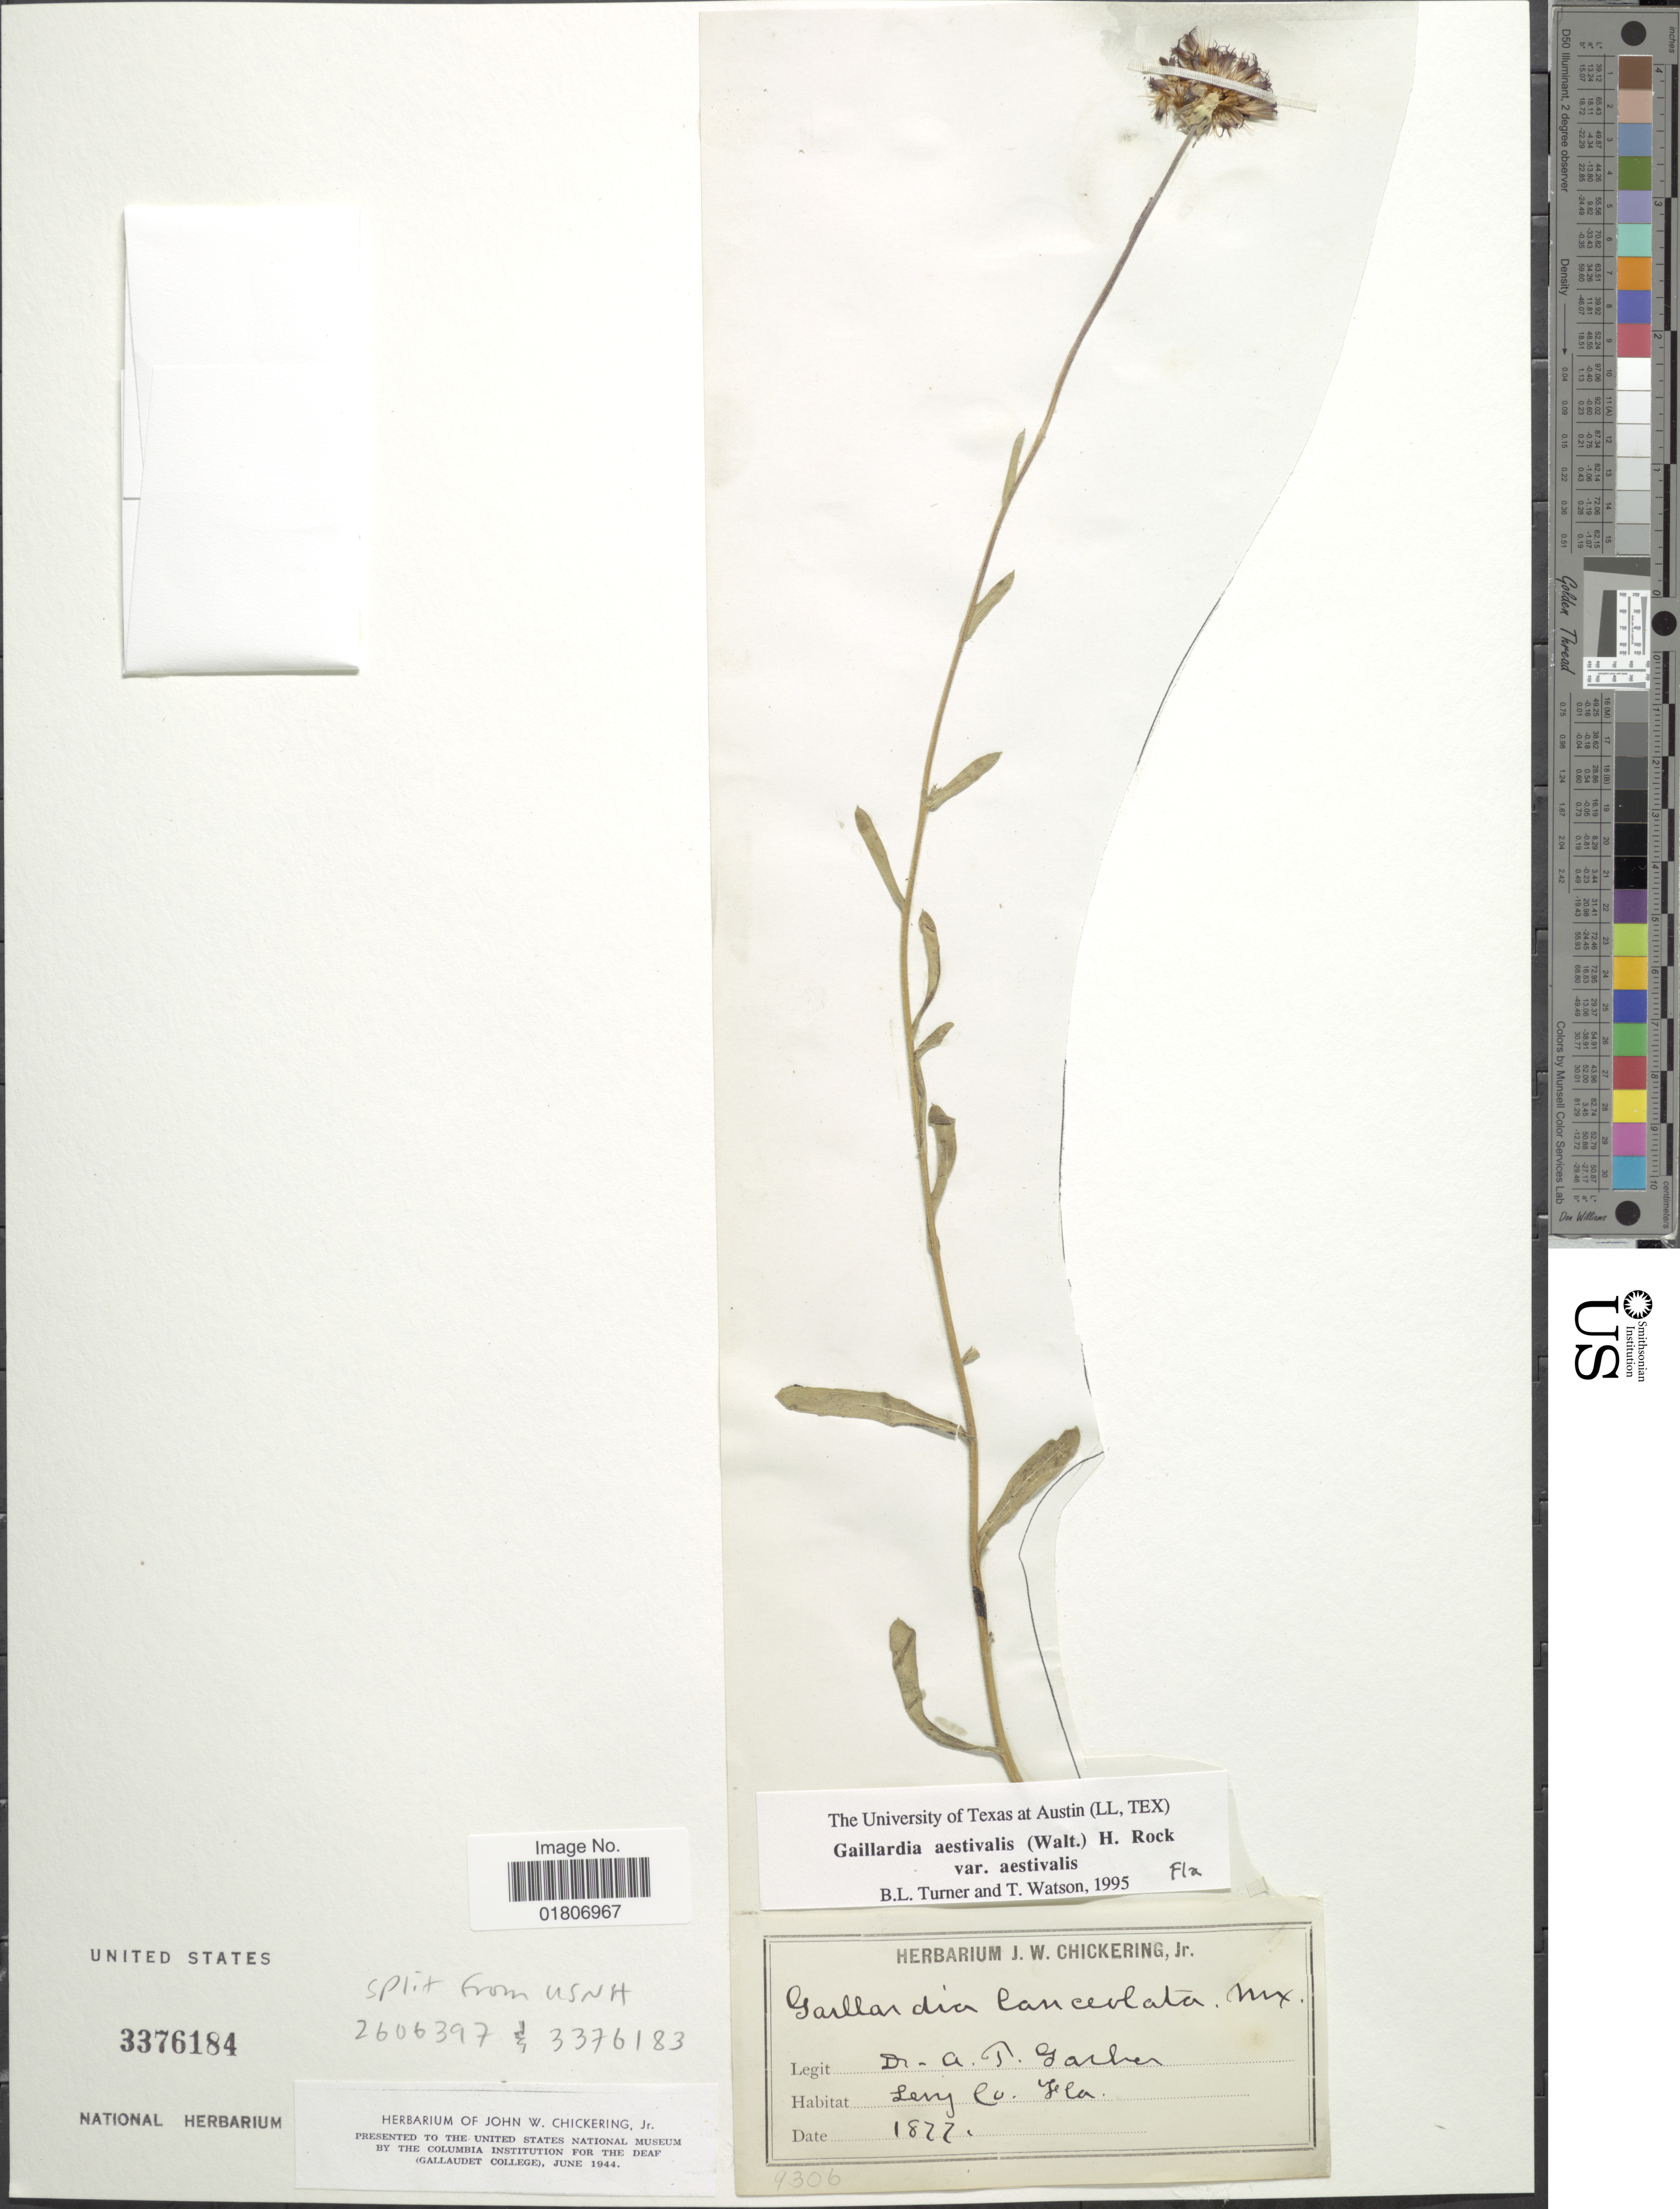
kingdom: Plantae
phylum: Tracheophyta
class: Magnoliopsida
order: Asterales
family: Asteraceae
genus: Gaillardia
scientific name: Gaillardia aestivalis var. aestivalis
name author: (Walter) H. Rock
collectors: A. P. Garber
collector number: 9306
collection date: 1822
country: United States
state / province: Florida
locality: Lerry Co.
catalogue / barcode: US 3376184